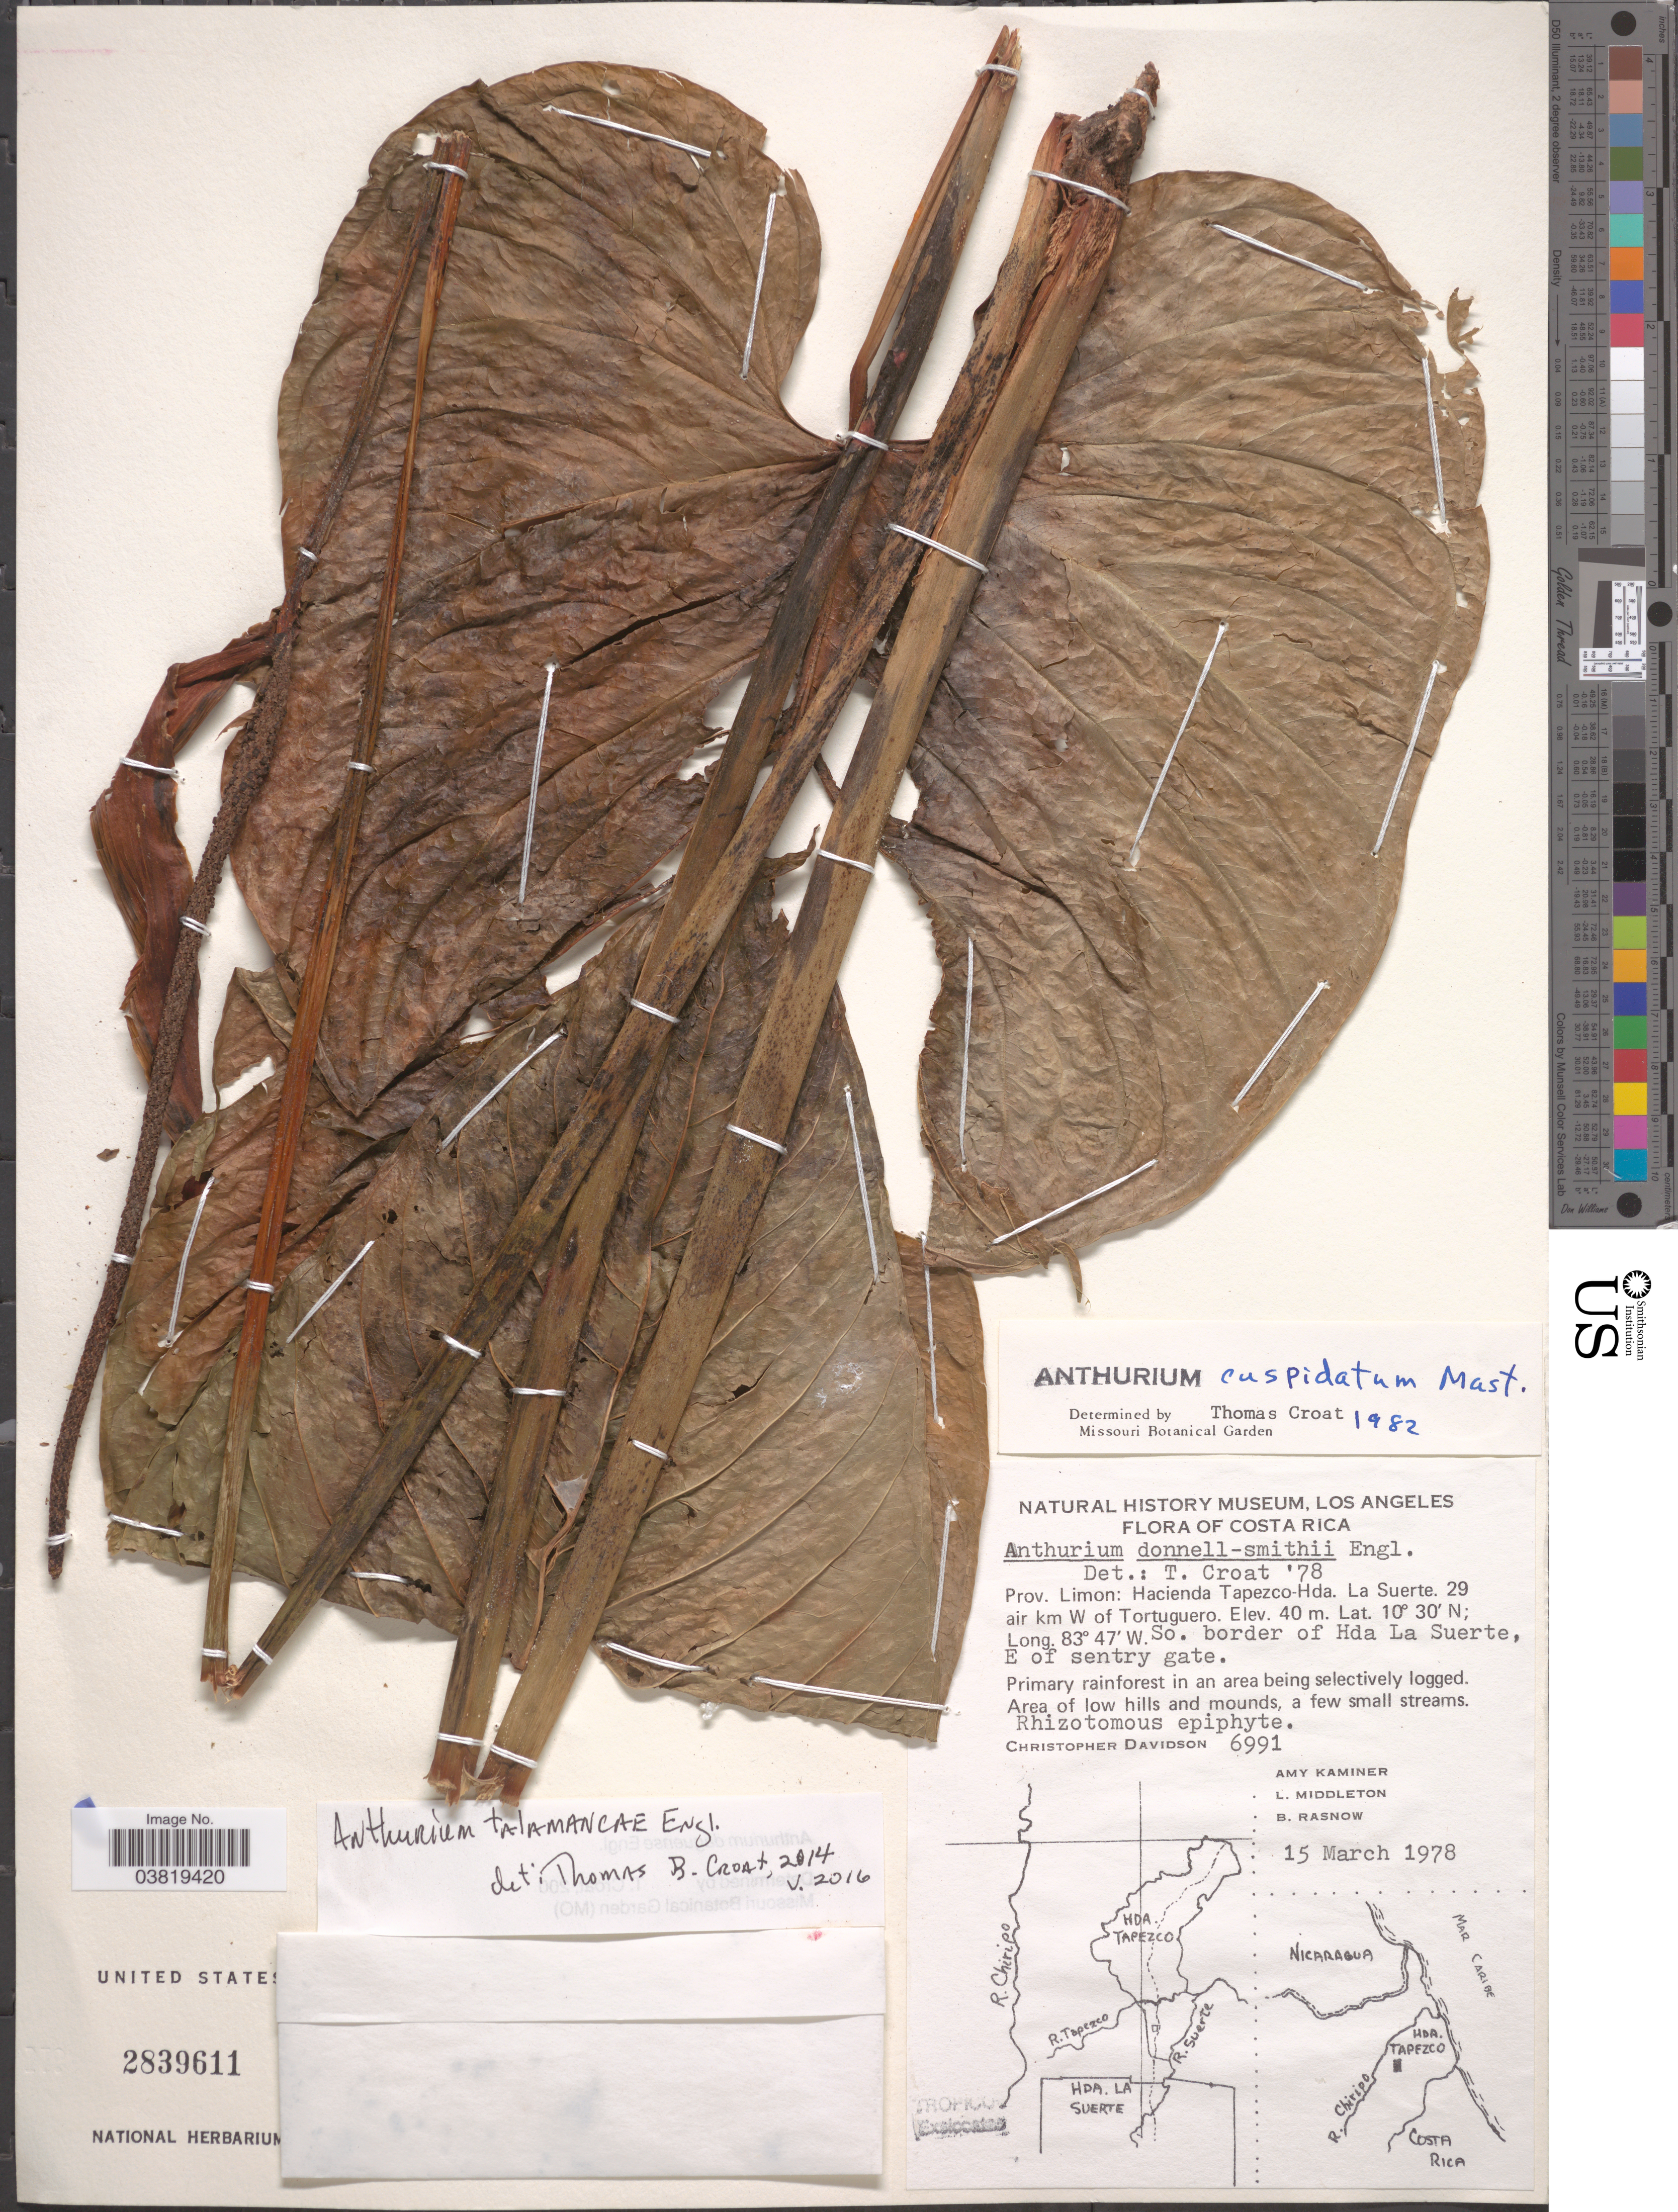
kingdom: Plantae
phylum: Tracheophyta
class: Liliopsida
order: Alismatales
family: Araceae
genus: Anthurium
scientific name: Anthurium talamancae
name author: Engl.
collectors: C. Davidson, A. Kaminer, L. Middleton & B. Rasnow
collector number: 6991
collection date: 1978-03-15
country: Costa Rica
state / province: Limón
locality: Hacienda Tapezco-Hda. La Suerte. 29 air km W of Tortuguero. So. Border of Hda La Suerte, E of sentry gate.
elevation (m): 40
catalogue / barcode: US 2839611